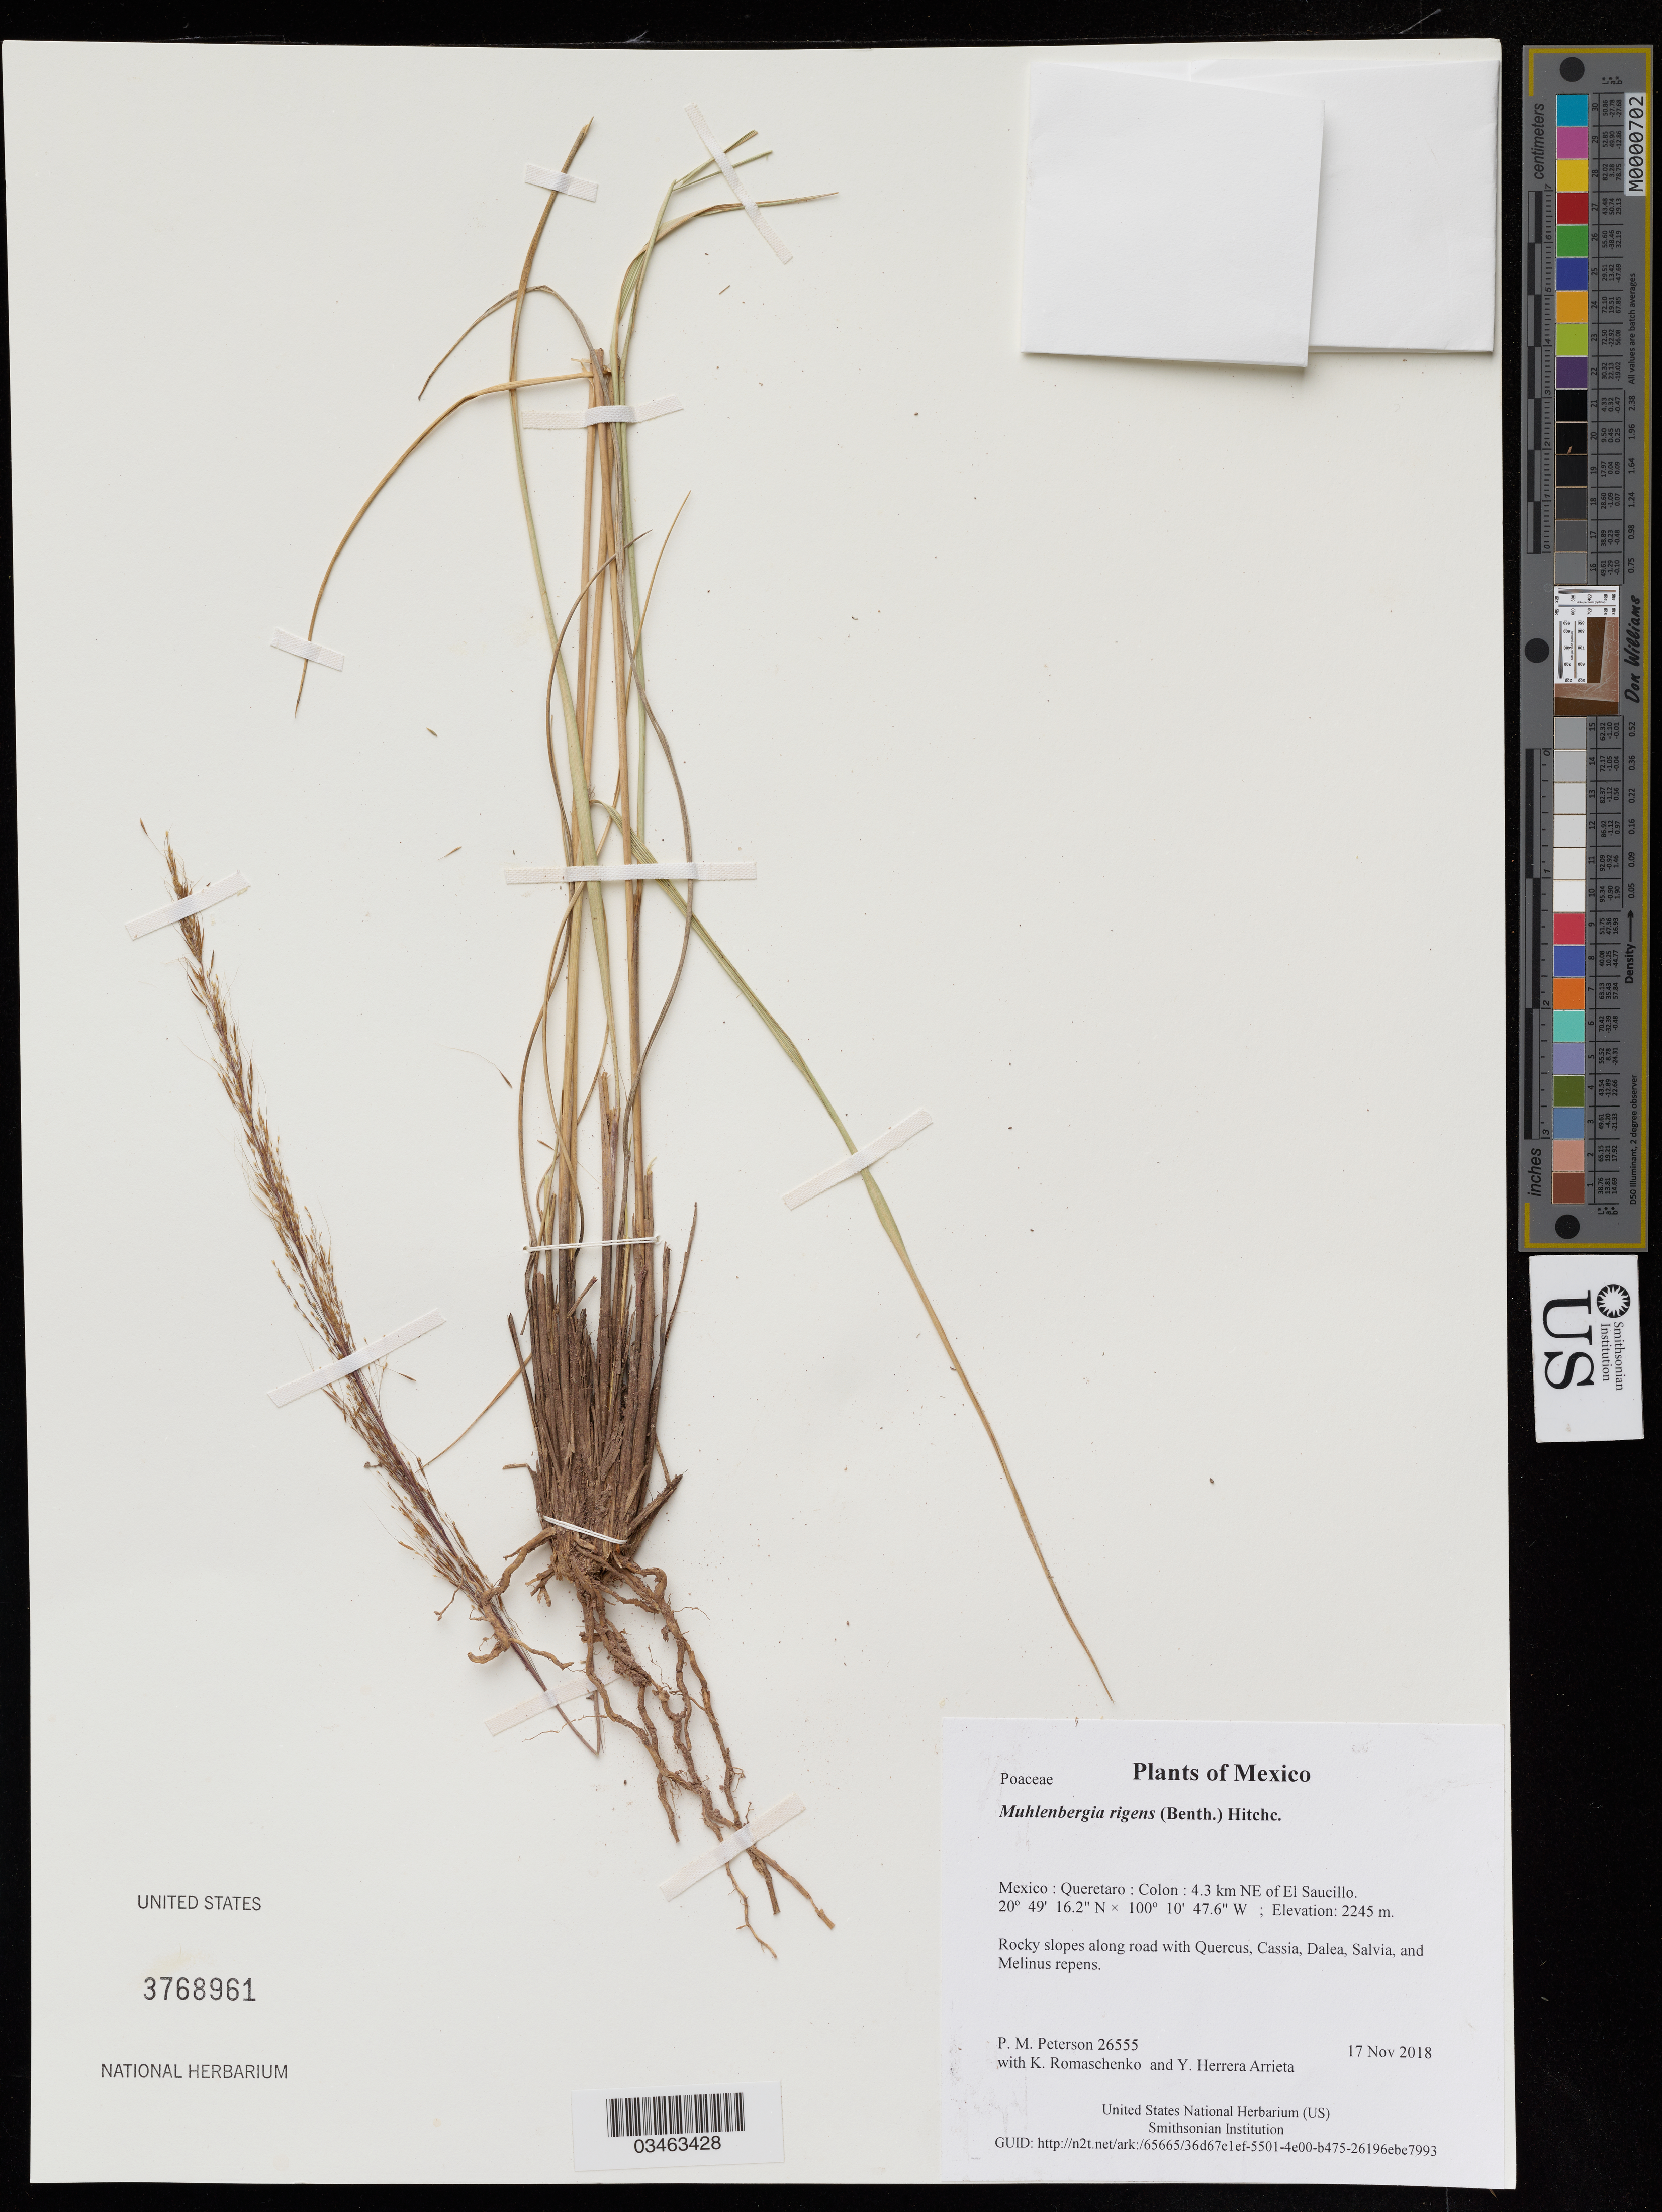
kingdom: Plantae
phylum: Tracheophyta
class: Liliopsida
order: Poales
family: Poaceae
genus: Muhlenbergia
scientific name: Muhlenbergia rigens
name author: (Benth.) Hitchc.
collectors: P. M. Peterson, K. Romaschenko & Y. Herrera Arrieta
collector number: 26555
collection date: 2018-11-17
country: Mexico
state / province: Queretaro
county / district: Colon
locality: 4.3 km NE of El Saucillo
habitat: Rocky slopes along road with Quercus, Cassia, Dalea, Salvia, and Melinus repens.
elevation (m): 2245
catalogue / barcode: US 3768961